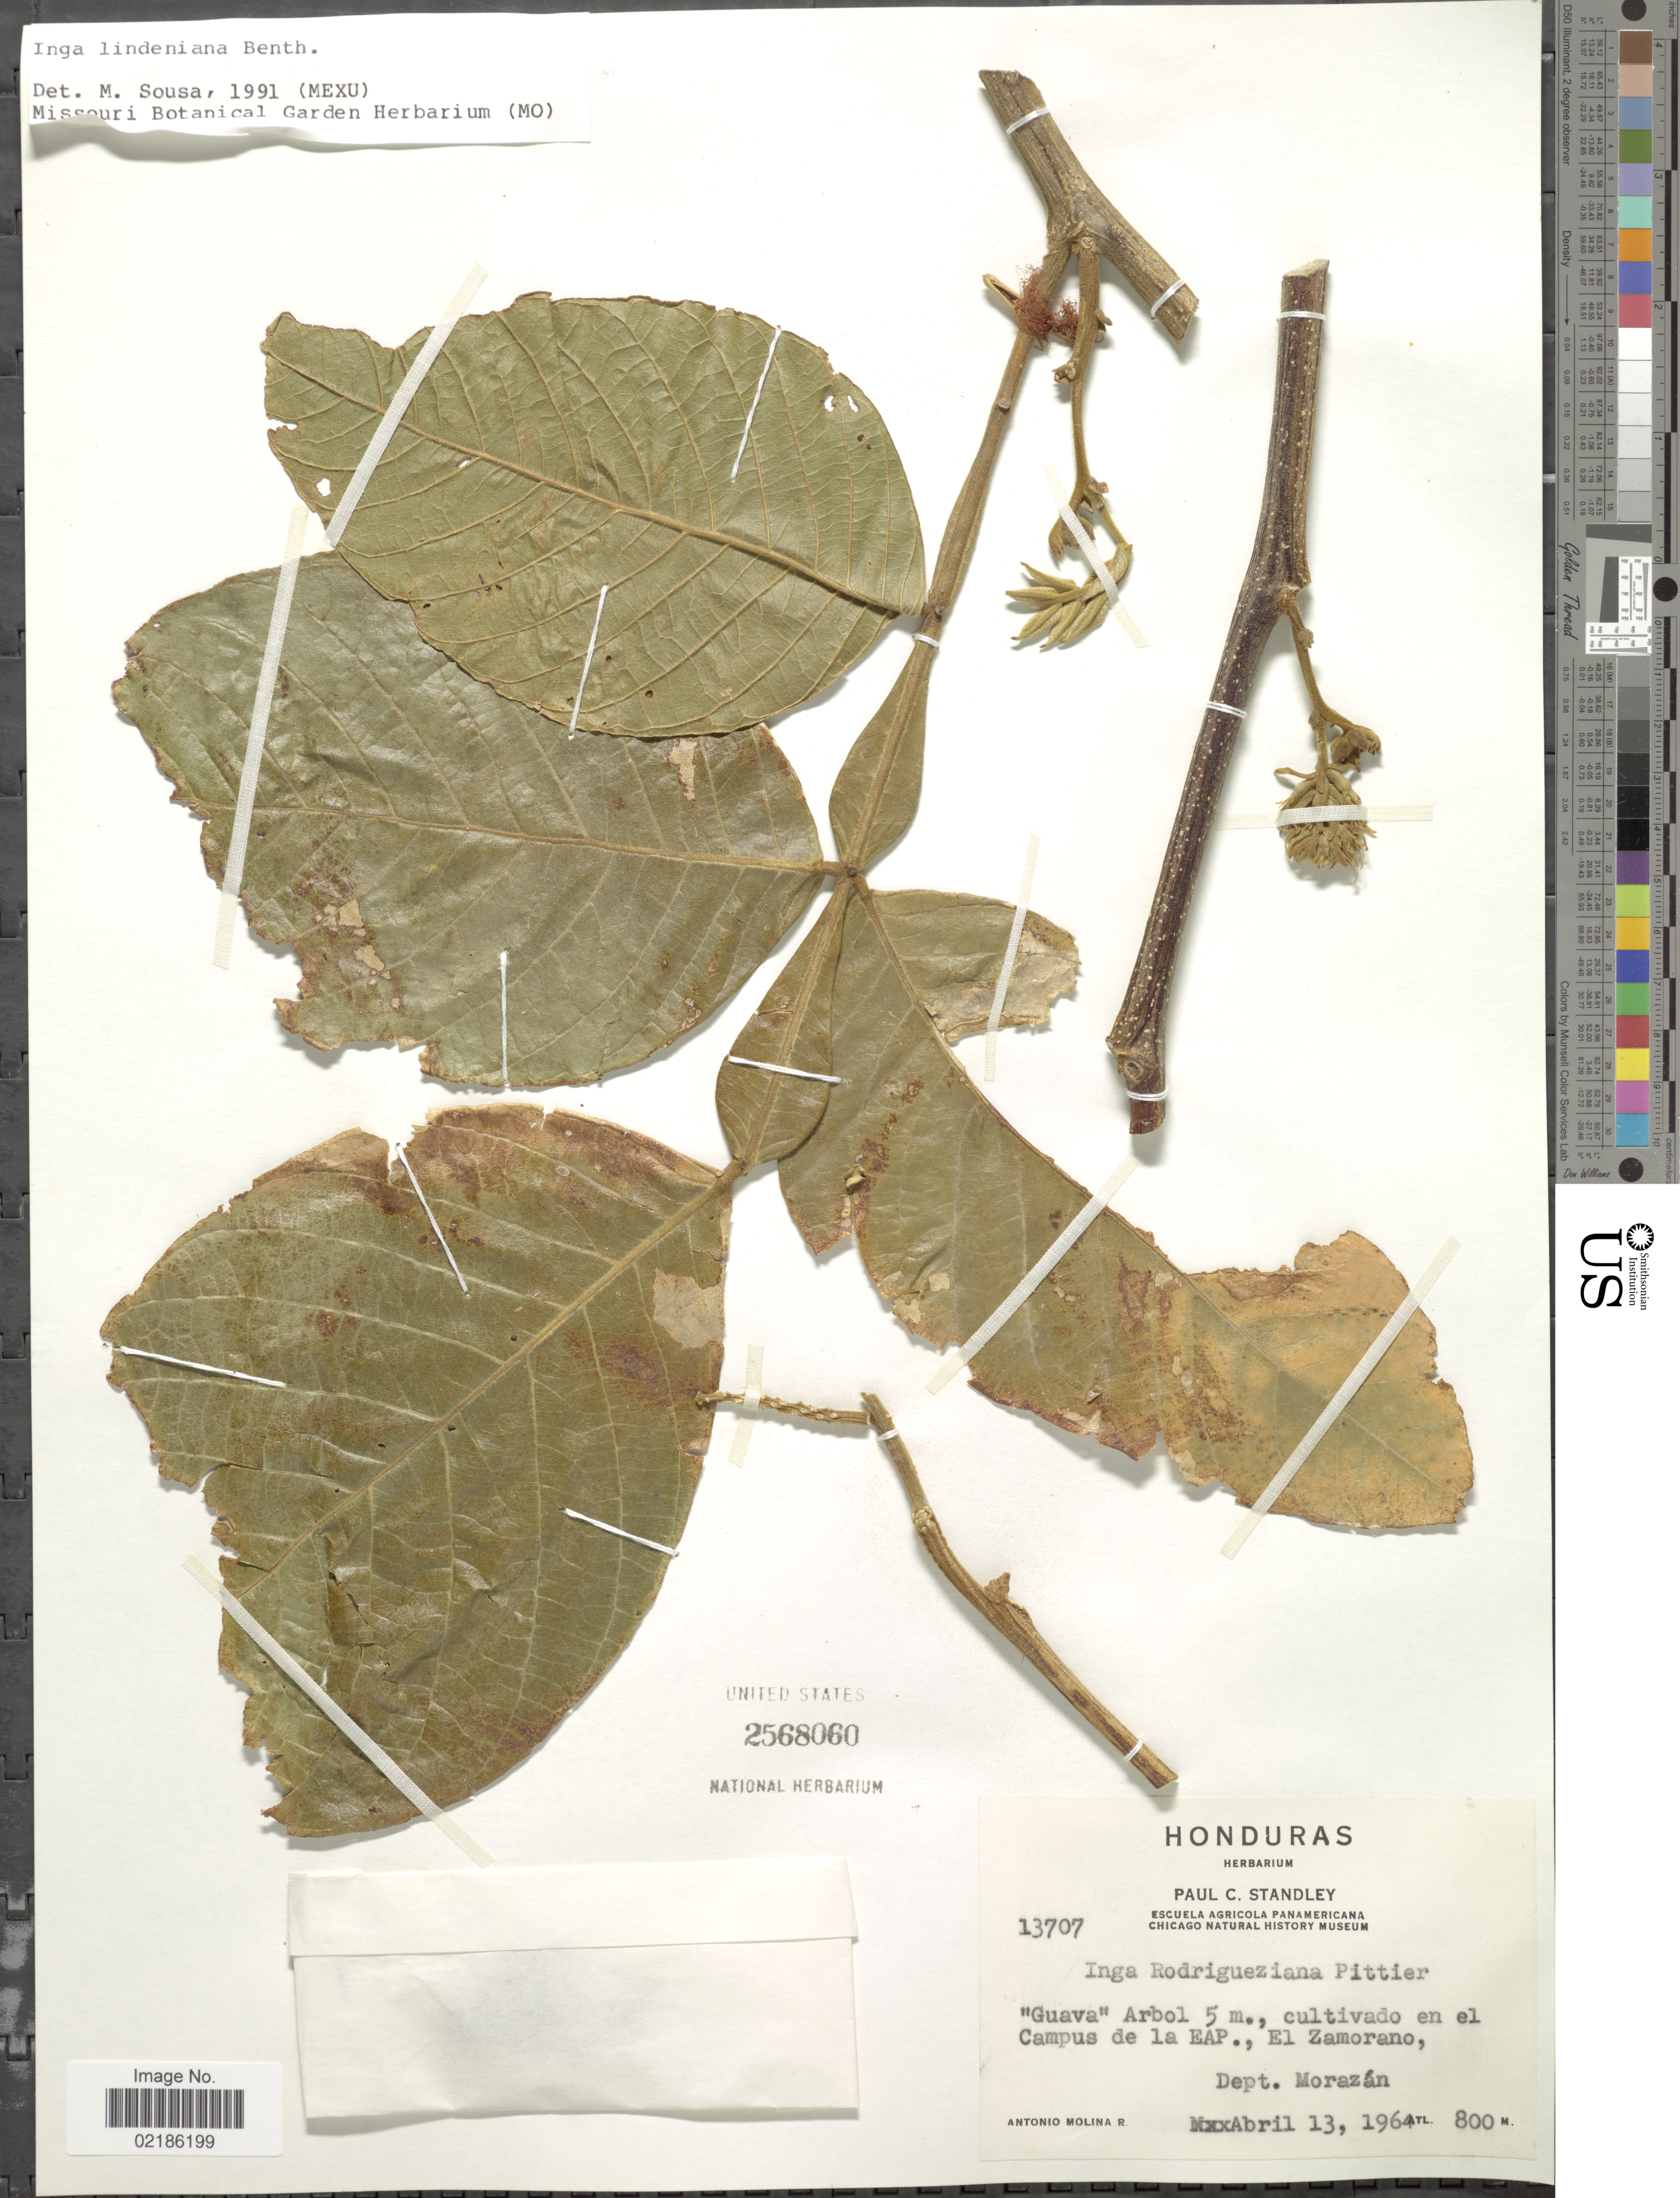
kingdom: Plantae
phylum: Tracheophyta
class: Magnoliopsida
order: Fabales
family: Fabaceae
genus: Inga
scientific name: Inga lindeniana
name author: Benth.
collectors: A. Molina R.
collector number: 13707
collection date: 1964-04-13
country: Honduras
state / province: Fco. Morazán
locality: Cultivado en al Campus de la EAP., El Zamorano. Dept. Morazan.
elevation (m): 800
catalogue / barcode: US 2568060